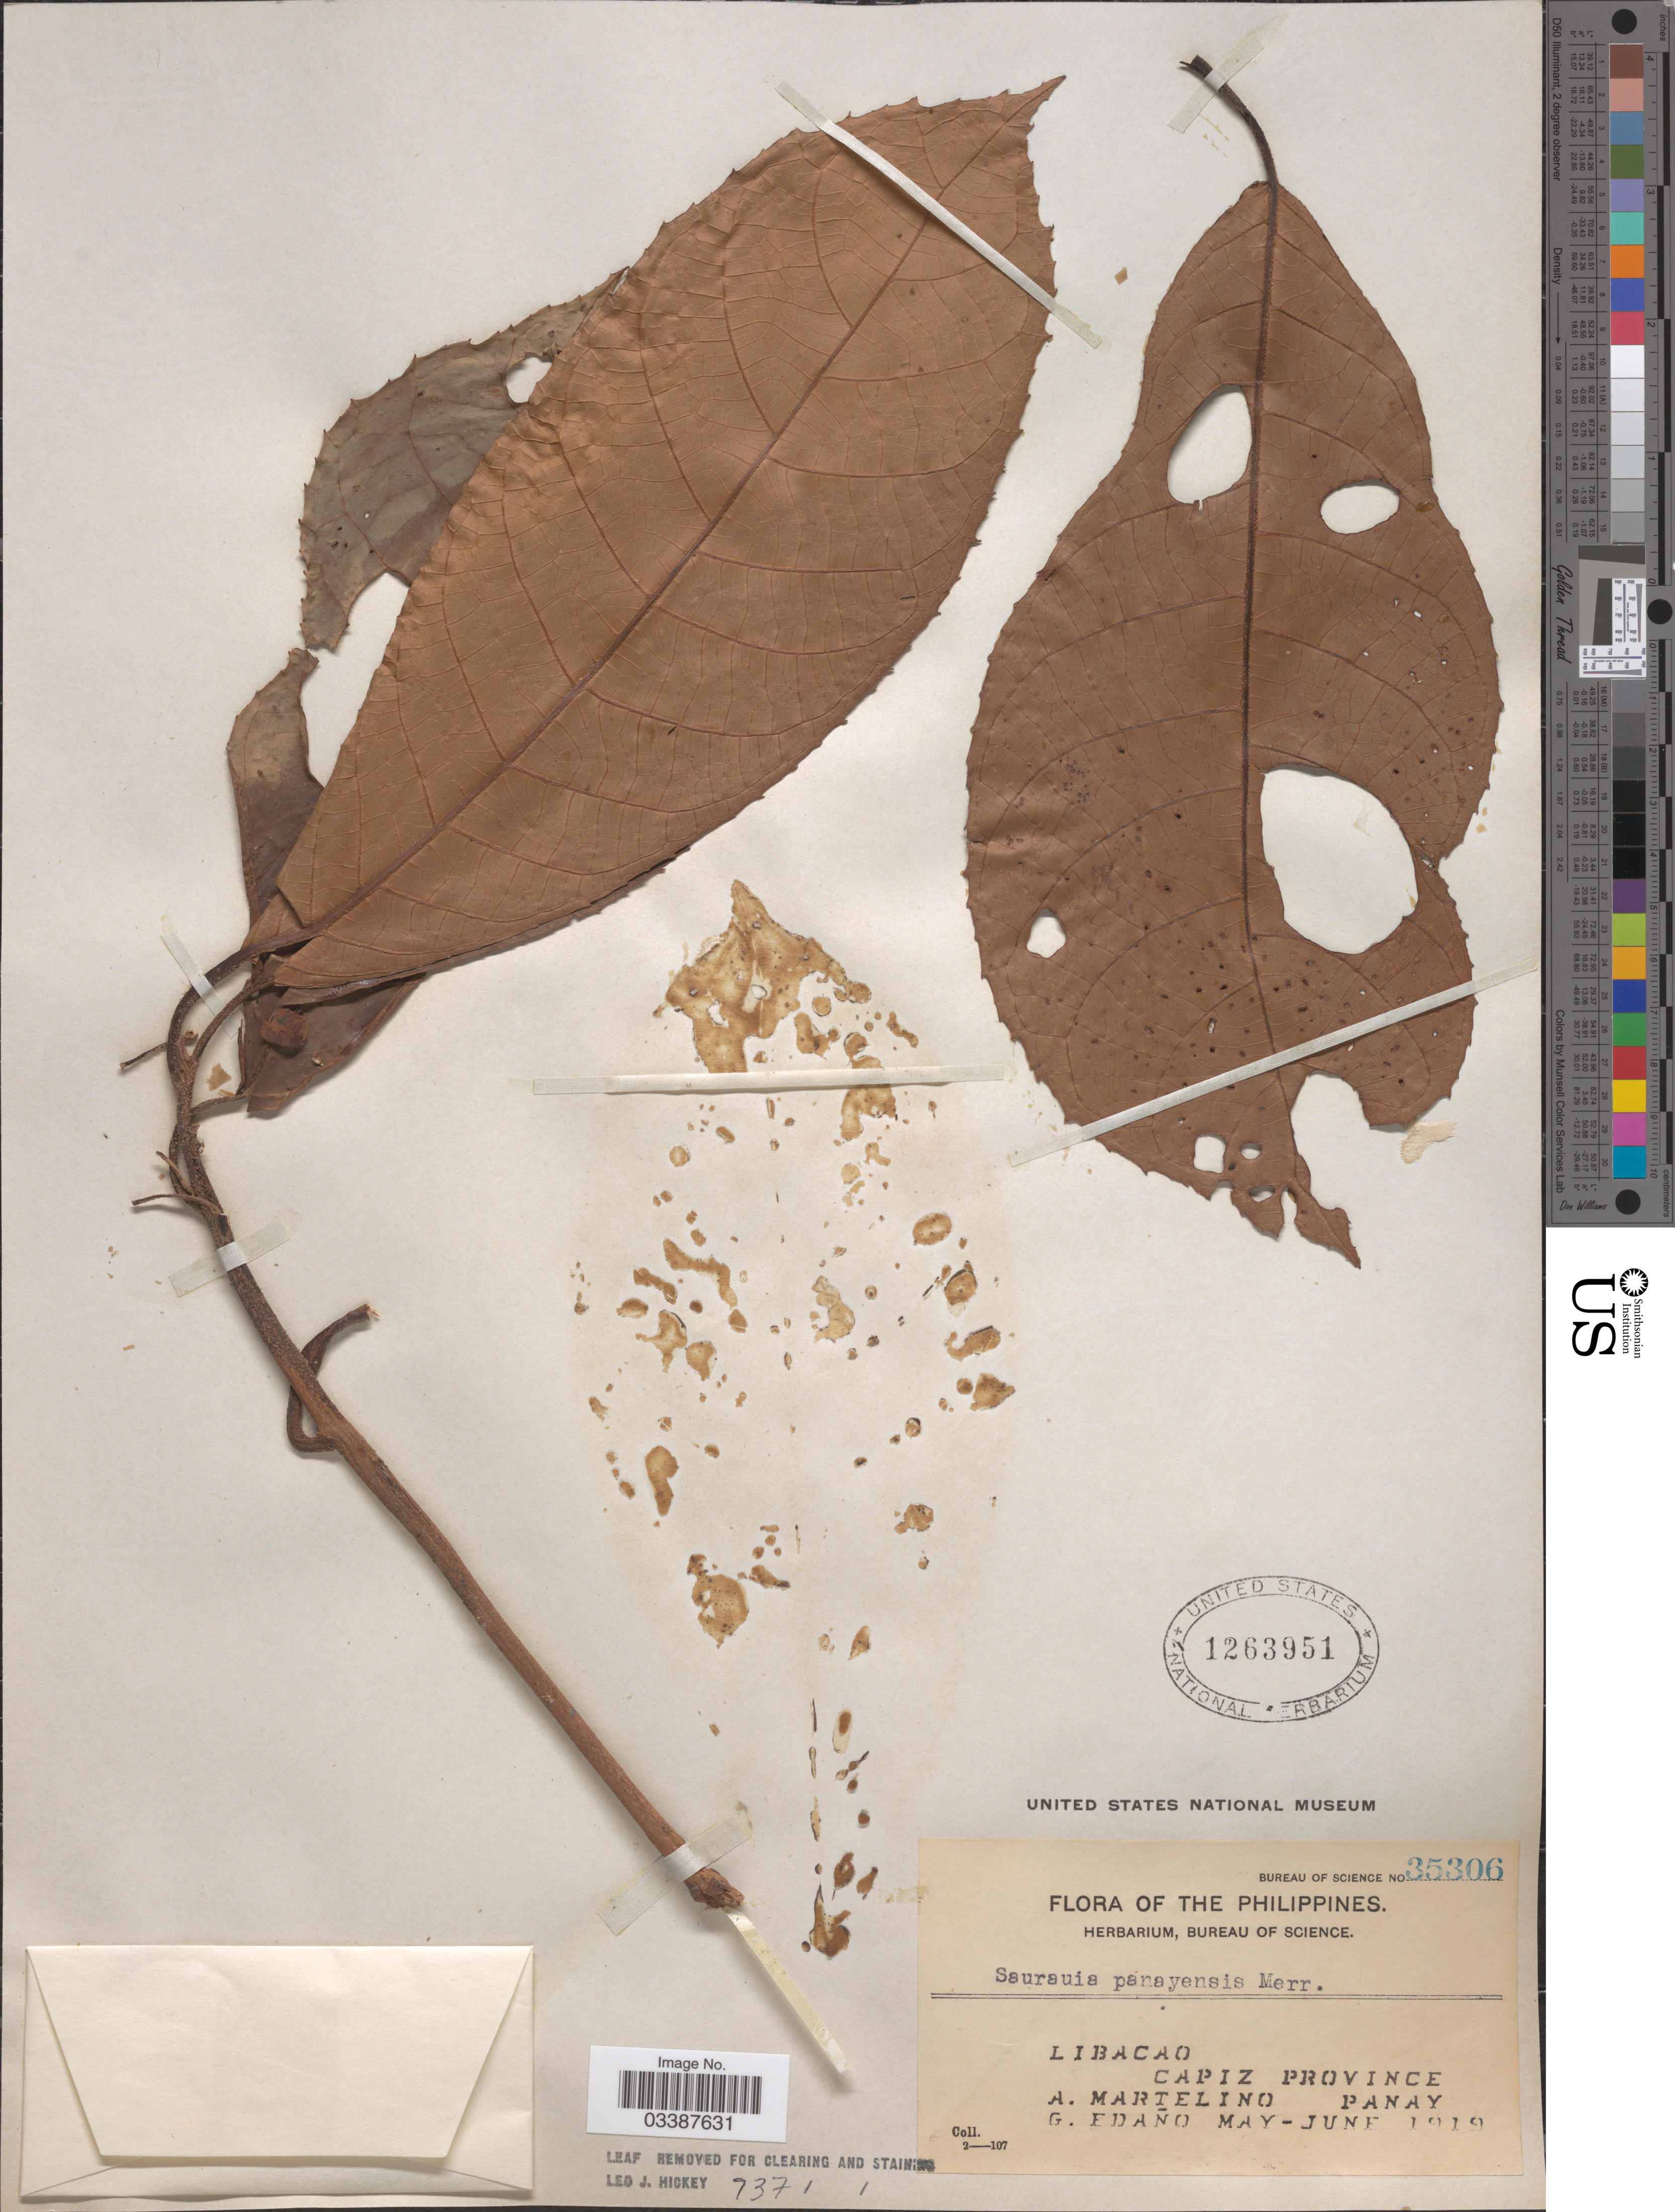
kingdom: Plantae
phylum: Tracheophyta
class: Magnoliopsida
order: Ericales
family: Actinidiaceae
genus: Saurauia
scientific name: Saurauia panayensis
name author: Merr.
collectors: A. Martelino & G. Edaño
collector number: Bureau of Science 35306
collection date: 1919-05/1919-06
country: Philippines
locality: Libacao, Capiz Province, Panay.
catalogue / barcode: US 1263951